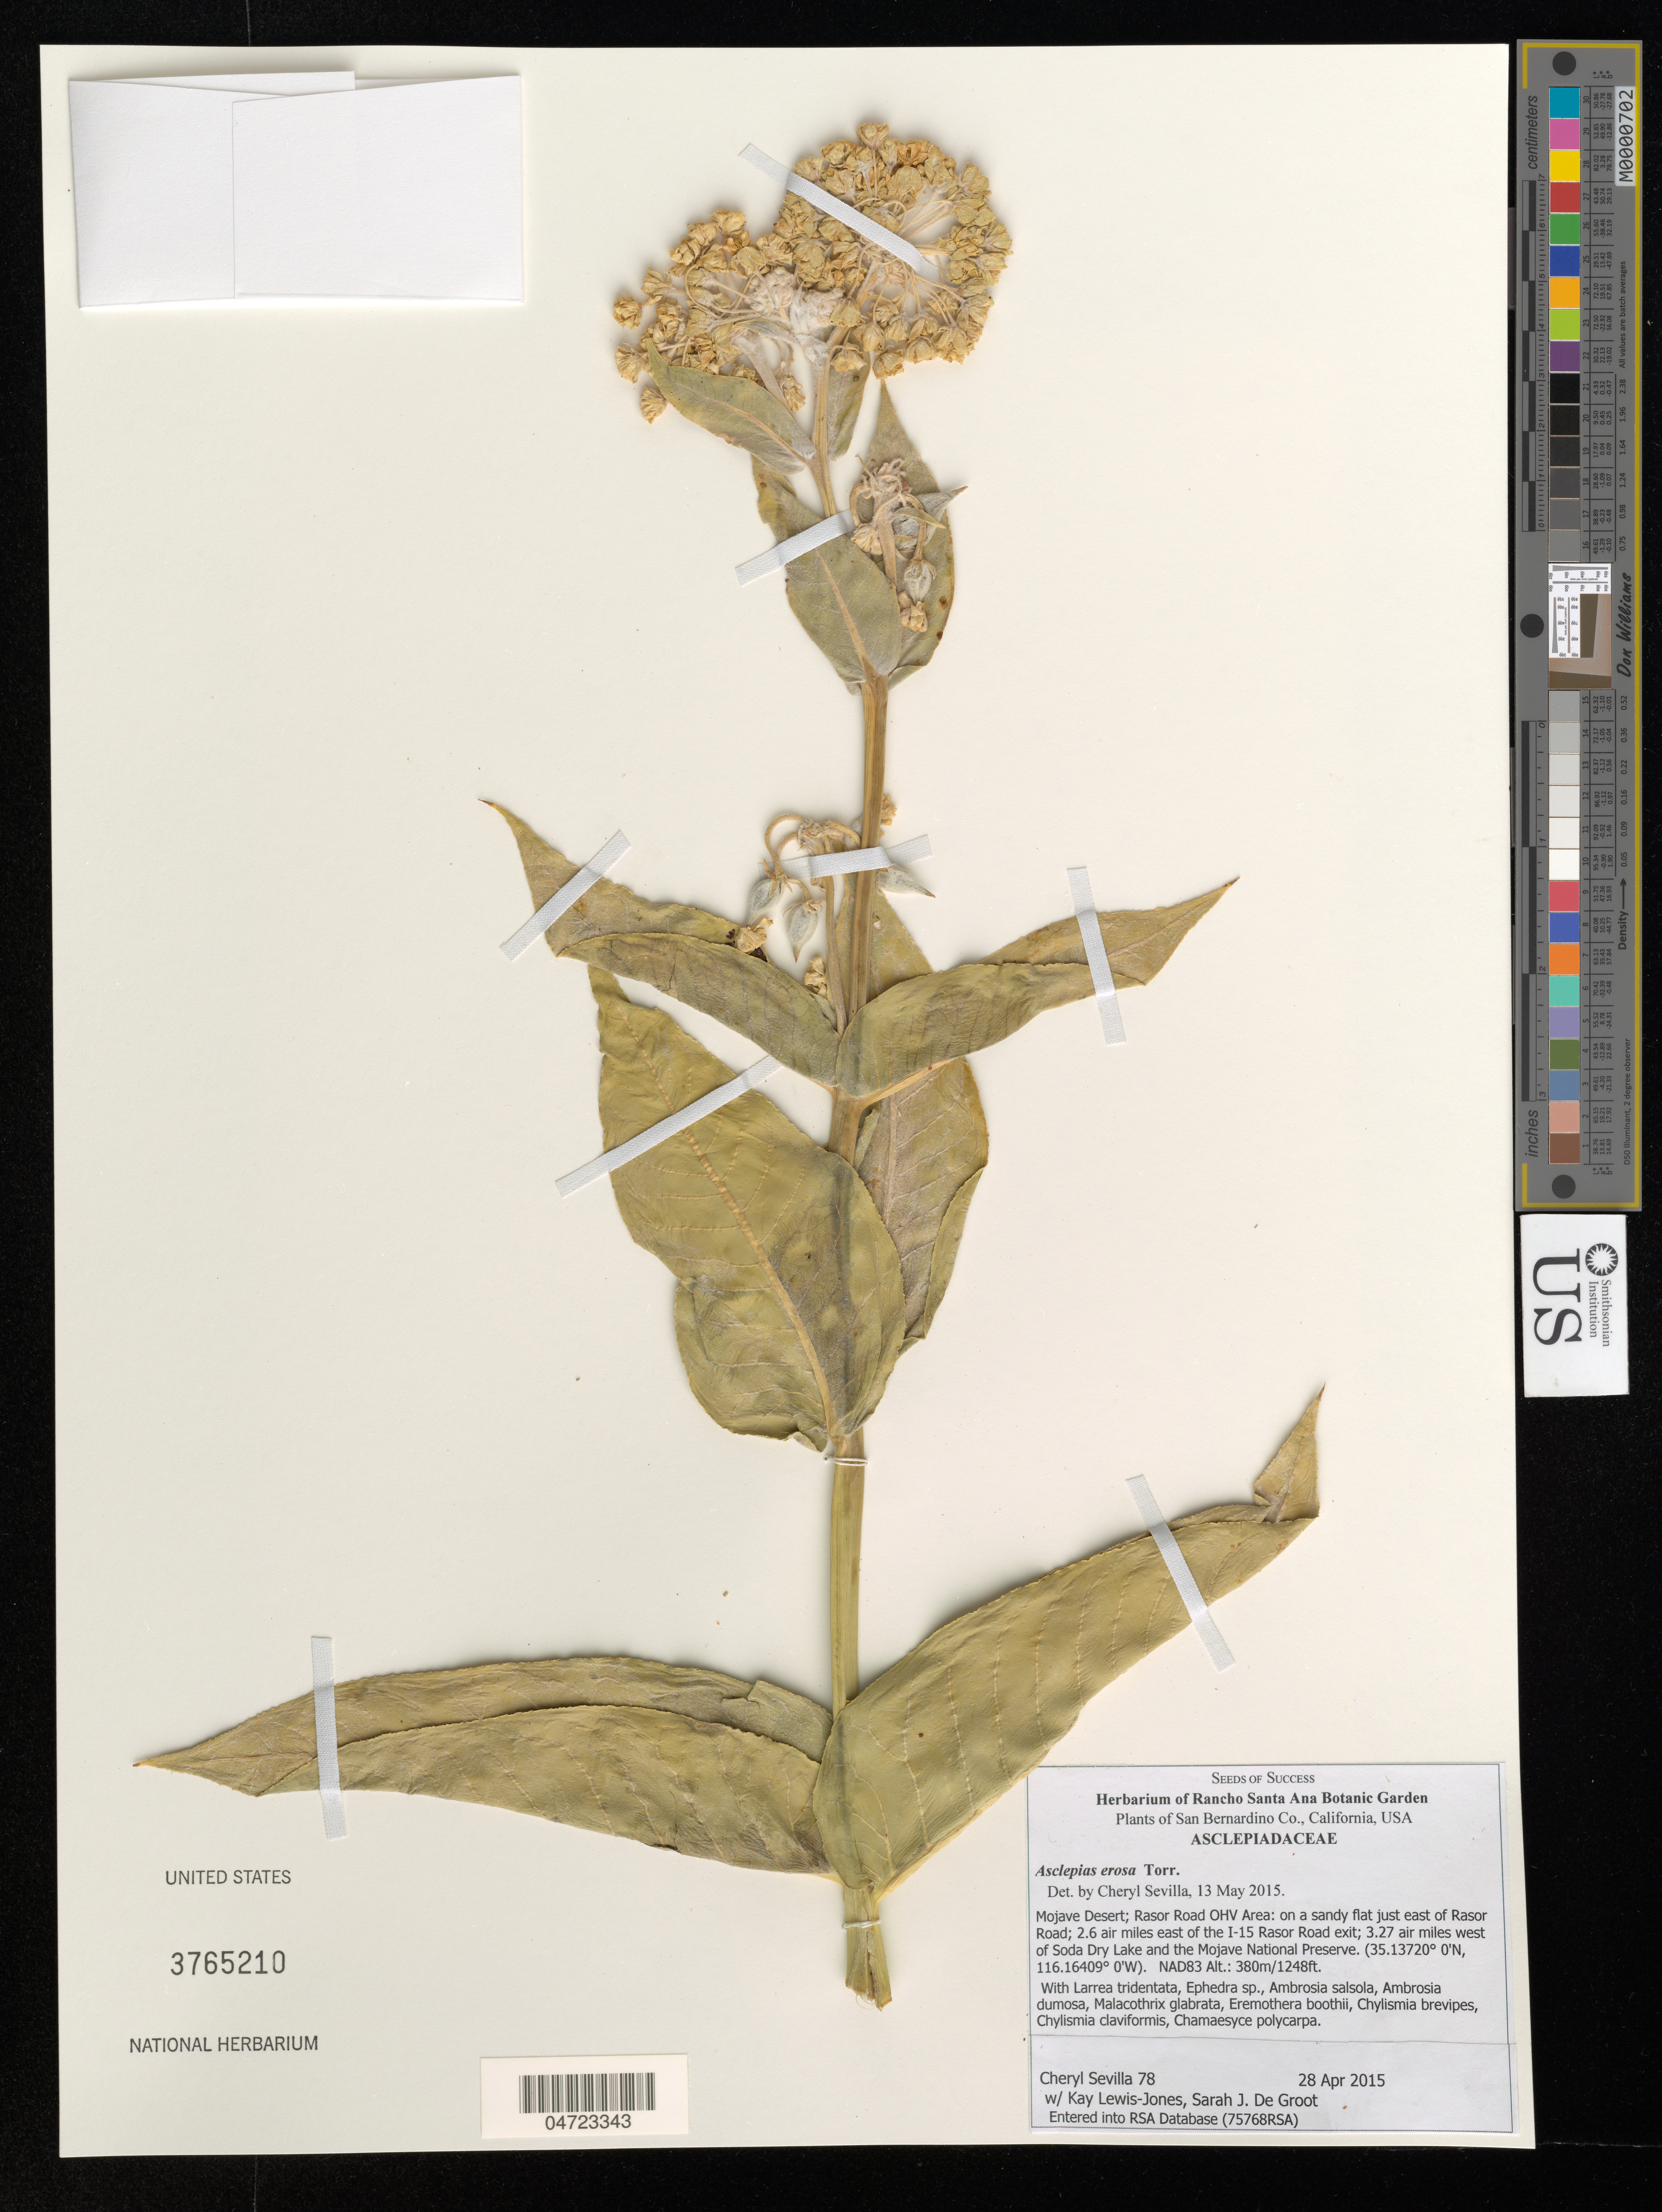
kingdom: Plantae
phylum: Tracheophyta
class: Magnoliopsida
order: Gentianales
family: Apocynaceae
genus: Asclepias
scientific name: Asclepias erosa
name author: Torr.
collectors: C. Sevilla, K. Lewis-Jones & S. De Groot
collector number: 78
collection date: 2015-04-28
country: United States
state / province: California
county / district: San Bernardino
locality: San Bernardino Co. Mojave Desert; Rasor Road OHV Area: on a sandy flat just east of Rasor Road; 2.6 air miles east of the I-15 Rasor Road exit; 3.27 air miles west of Soda Dry Lake and the Mojave National Preserve.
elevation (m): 380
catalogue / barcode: US 3765210